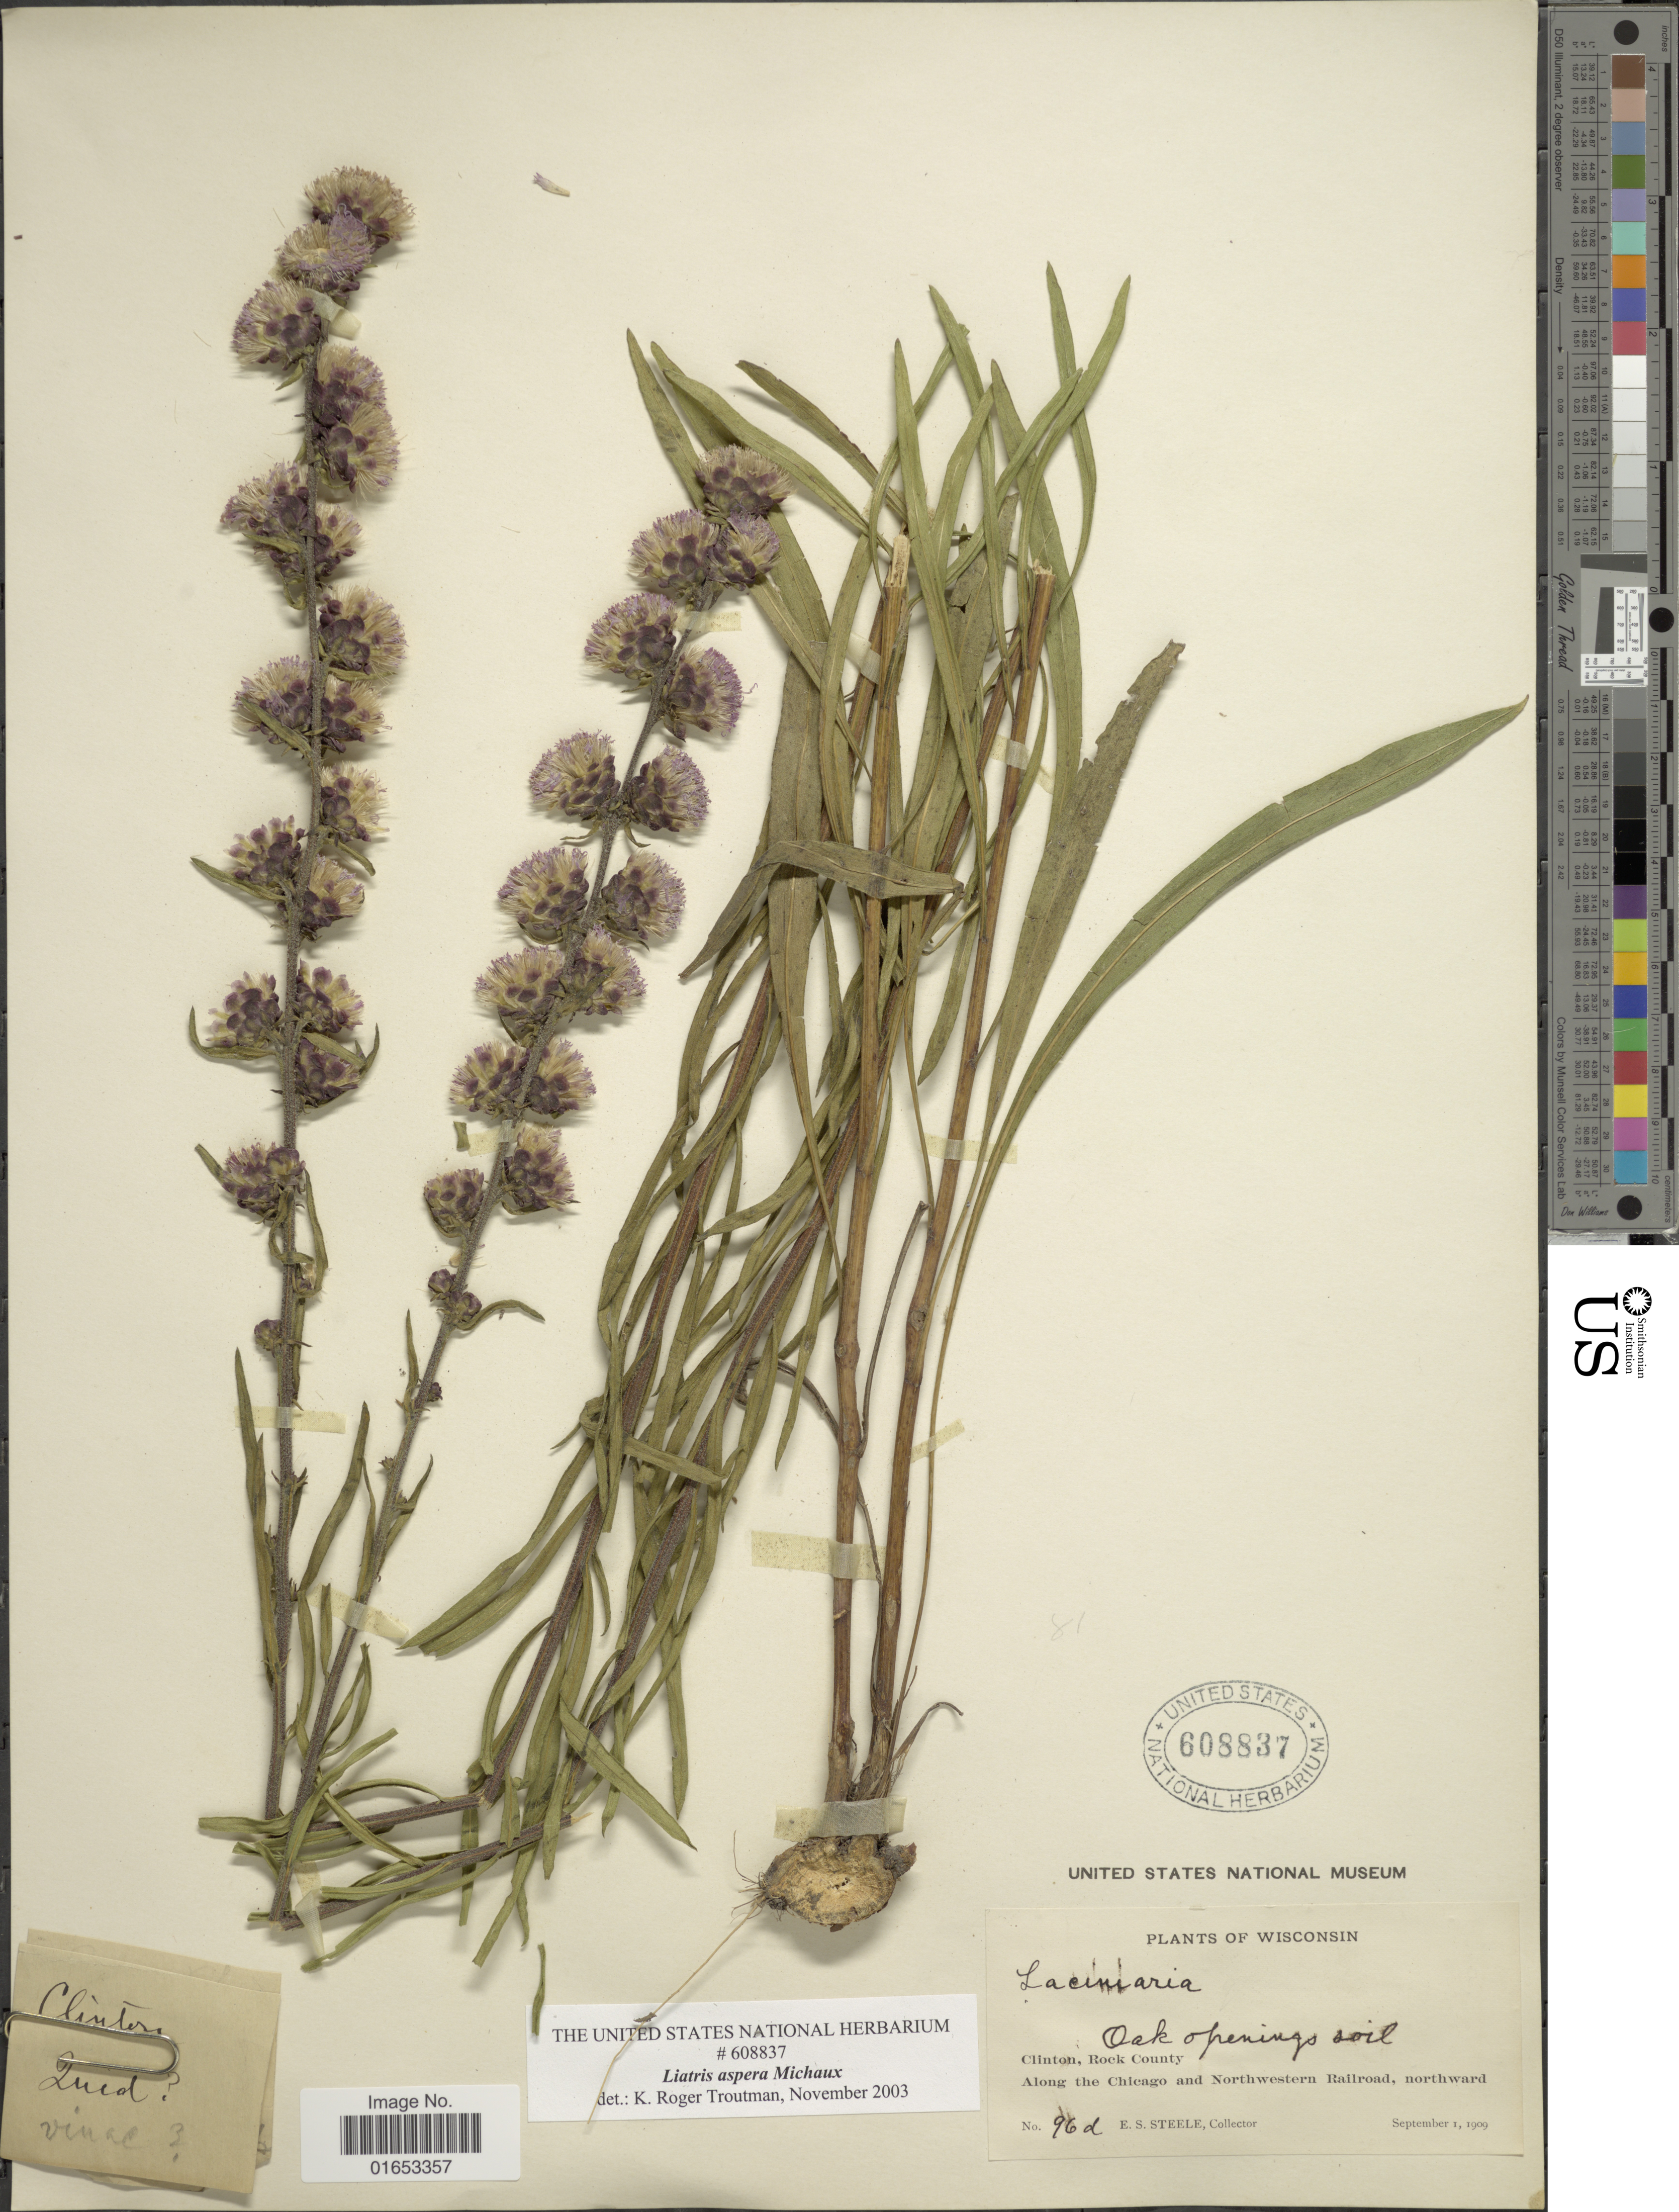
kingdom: Plantae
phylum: Tracheophyta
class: Magnoliopsida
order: Asterales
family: Asteraceae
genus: Liatris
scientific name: Liatris aspera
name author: Michx.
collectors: E. Steele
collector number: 96d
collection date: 1909-09-01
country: United States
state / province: Wisconsin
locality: Clinton, Rock County, Along the Chicago and Northwestern Railroad, northward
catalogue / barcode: US 608837